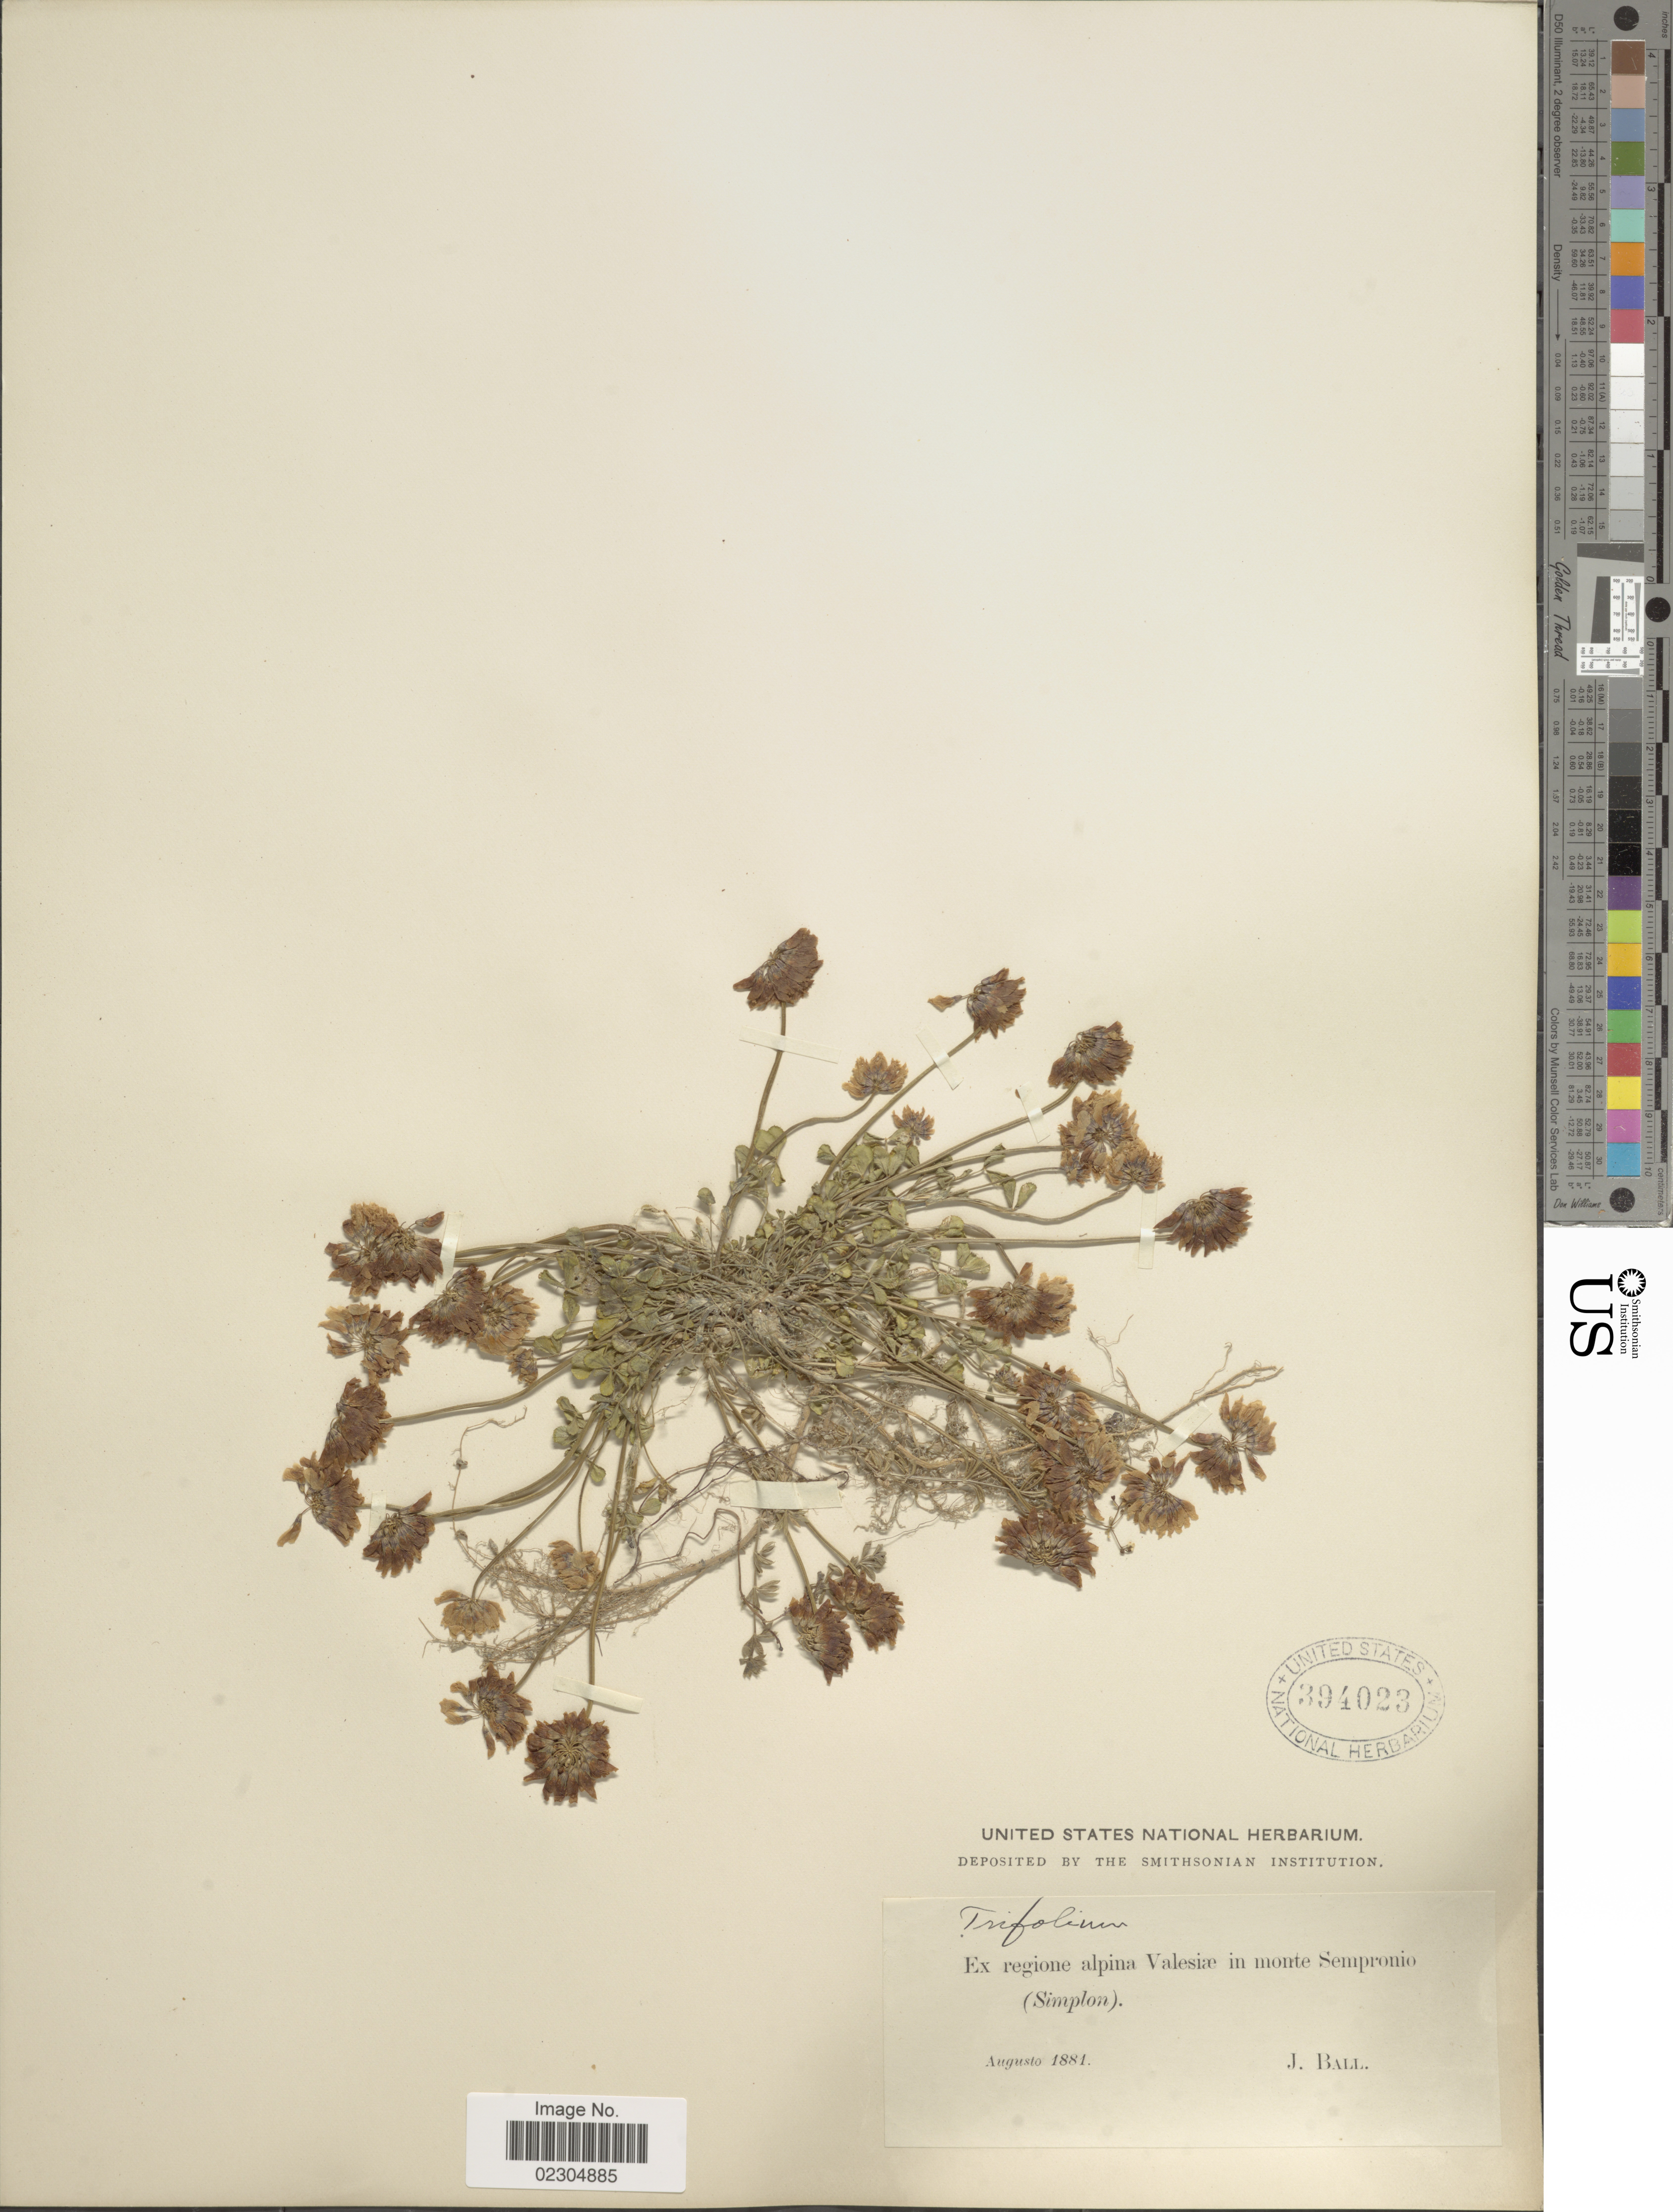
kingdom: Plantae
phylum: Tracheophyta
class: Magnoliopsida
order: Fabales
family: Fabaceae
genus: Trifolium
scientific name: Trifolium sp.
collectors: J. Ball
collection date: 1881-08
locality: Ex regione alpina Valesiae in monte Sempronio.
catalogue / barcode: US 394023